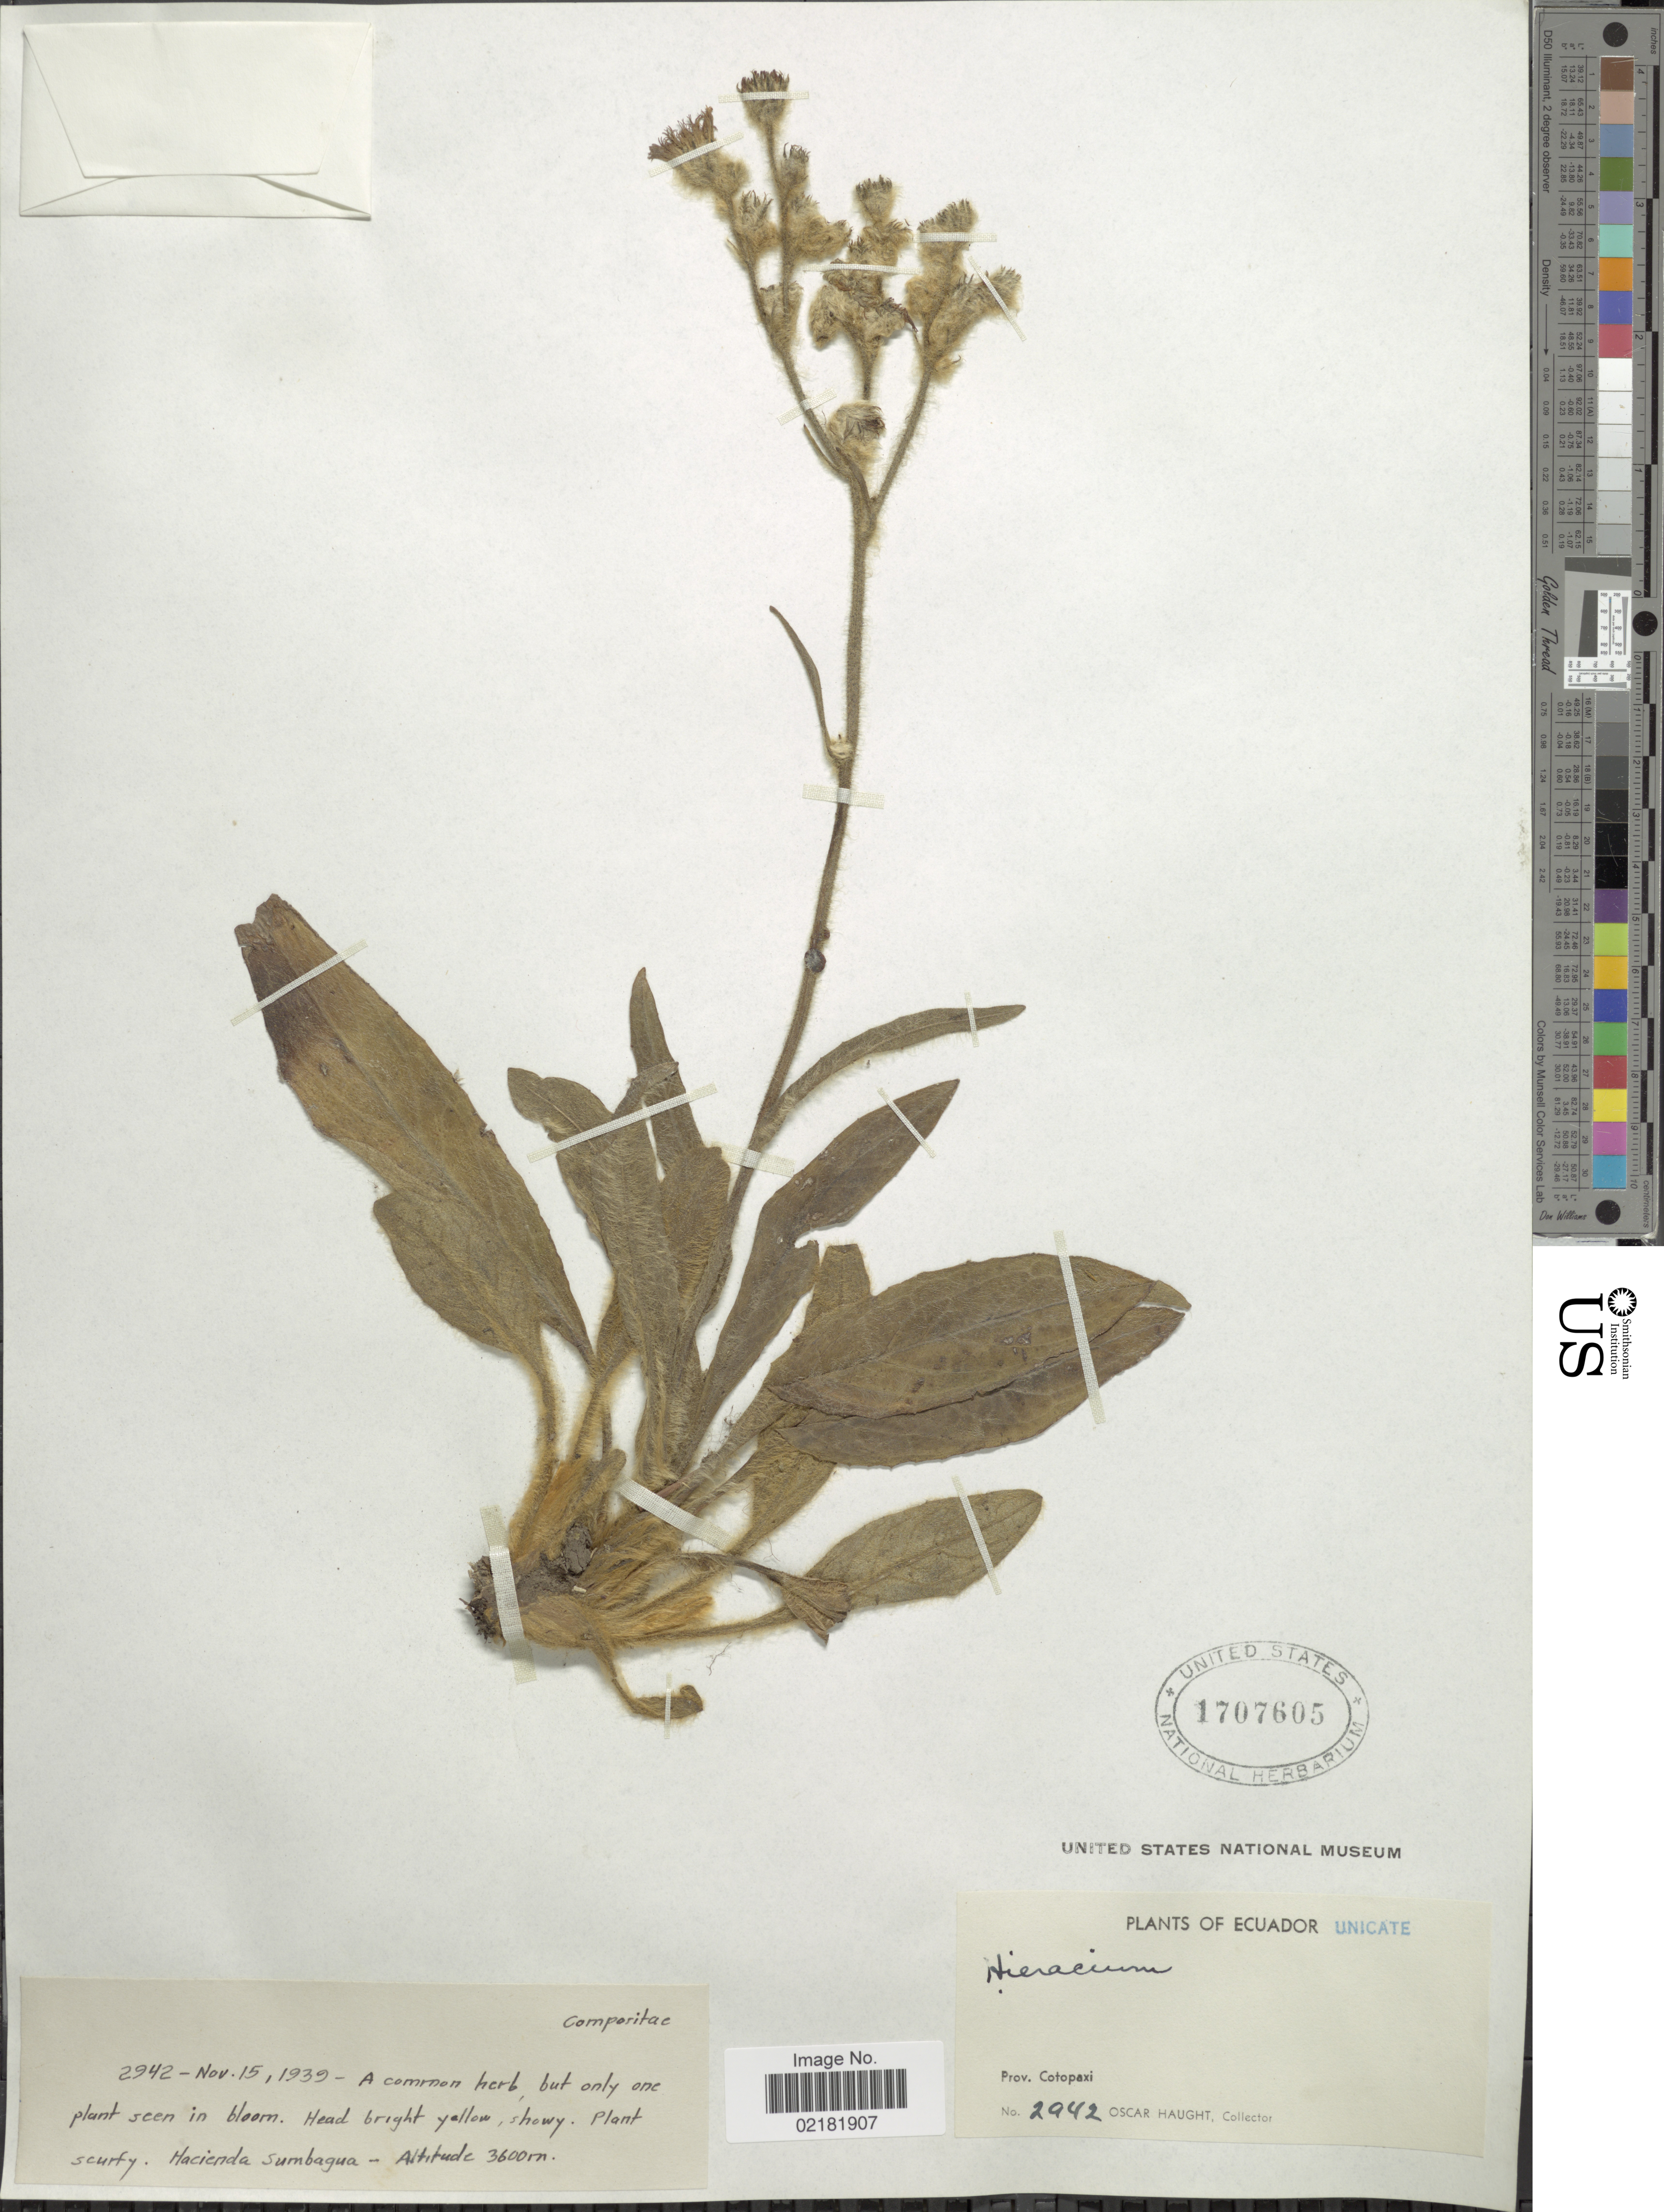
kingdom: Plantae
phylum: Tracheophyta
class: Magnoliopsida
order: Asterales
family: Asteraceae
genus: Hieracium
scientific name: Hieracium repandulare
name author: Druce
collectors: O. Haught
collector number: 2942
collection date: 1939-11-15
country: Ecuador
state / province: Cotopaxi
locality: Hacienda Sumbagua.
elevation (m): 3600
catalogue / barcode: US 1707605